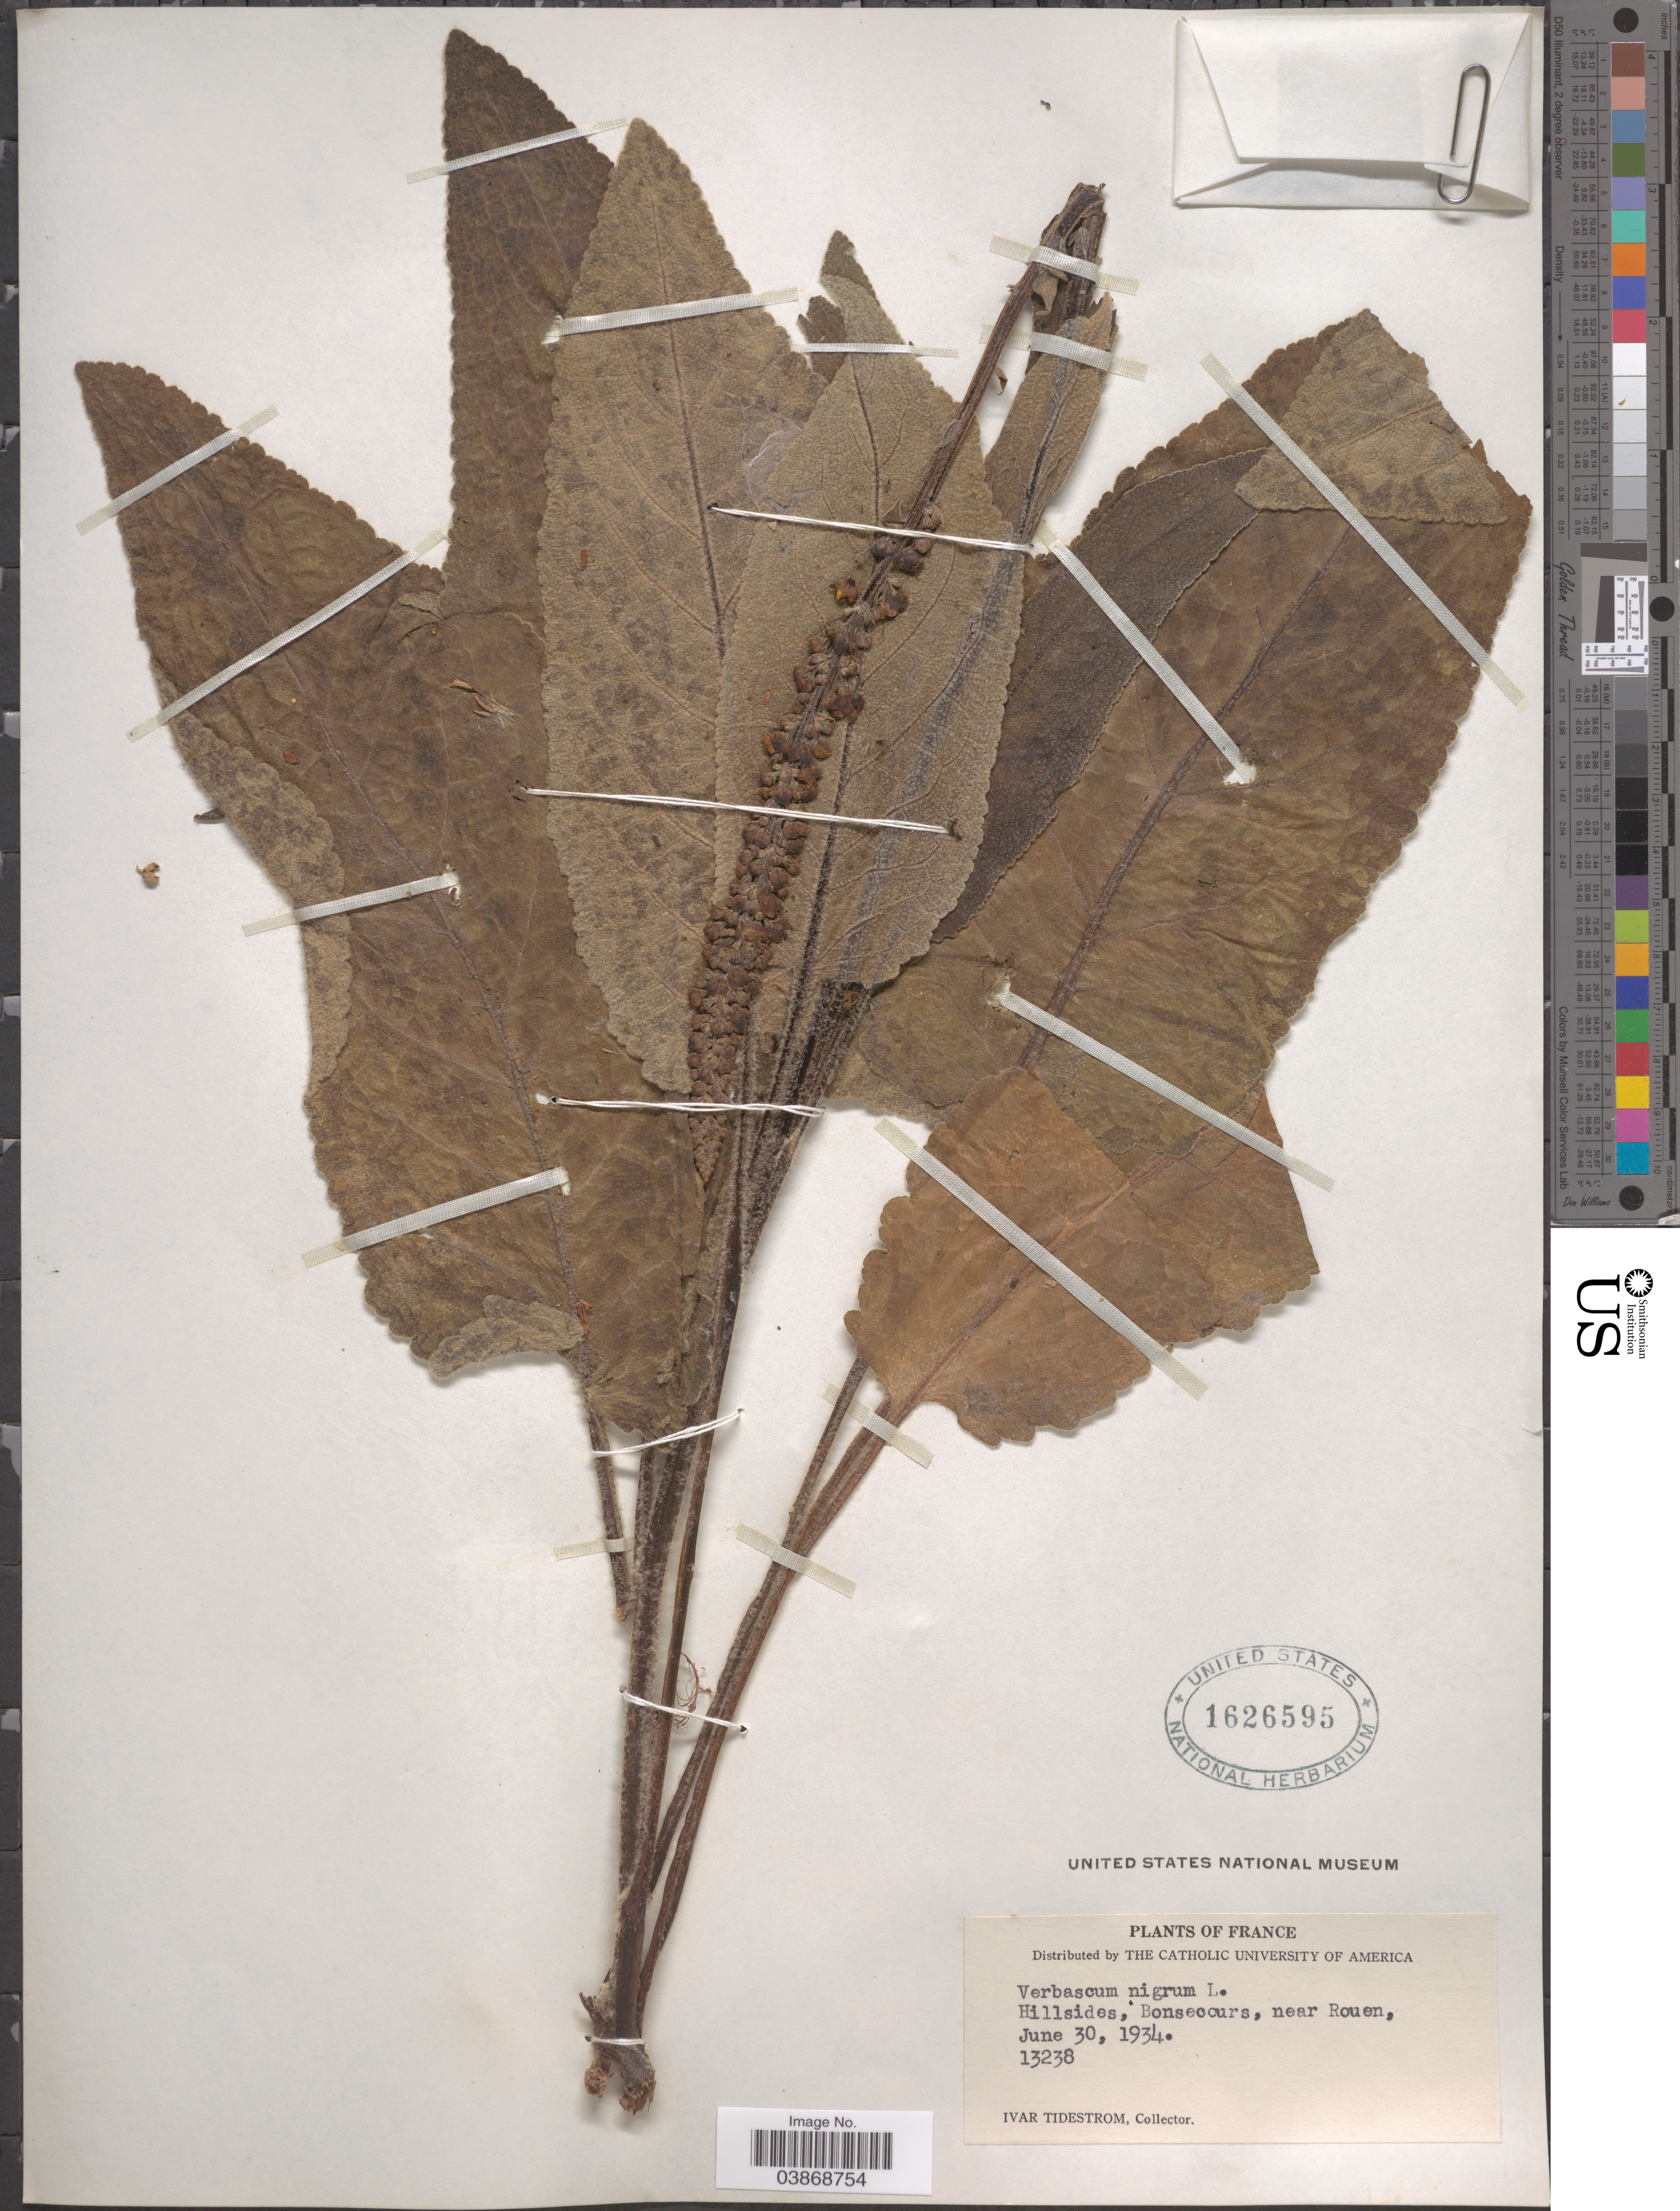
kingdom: Plantae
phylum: Tracheophyta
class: Magnoliopsida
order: Lamiales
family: Scrophulariaceae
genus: Verbascum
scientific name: Verbascum nigrum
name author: L.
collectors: I. F. Tidestrom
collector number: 13238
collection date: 1934-06-30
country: France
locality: Hillsides, Bonseccours, near Rouen.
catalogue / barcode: US 1626595